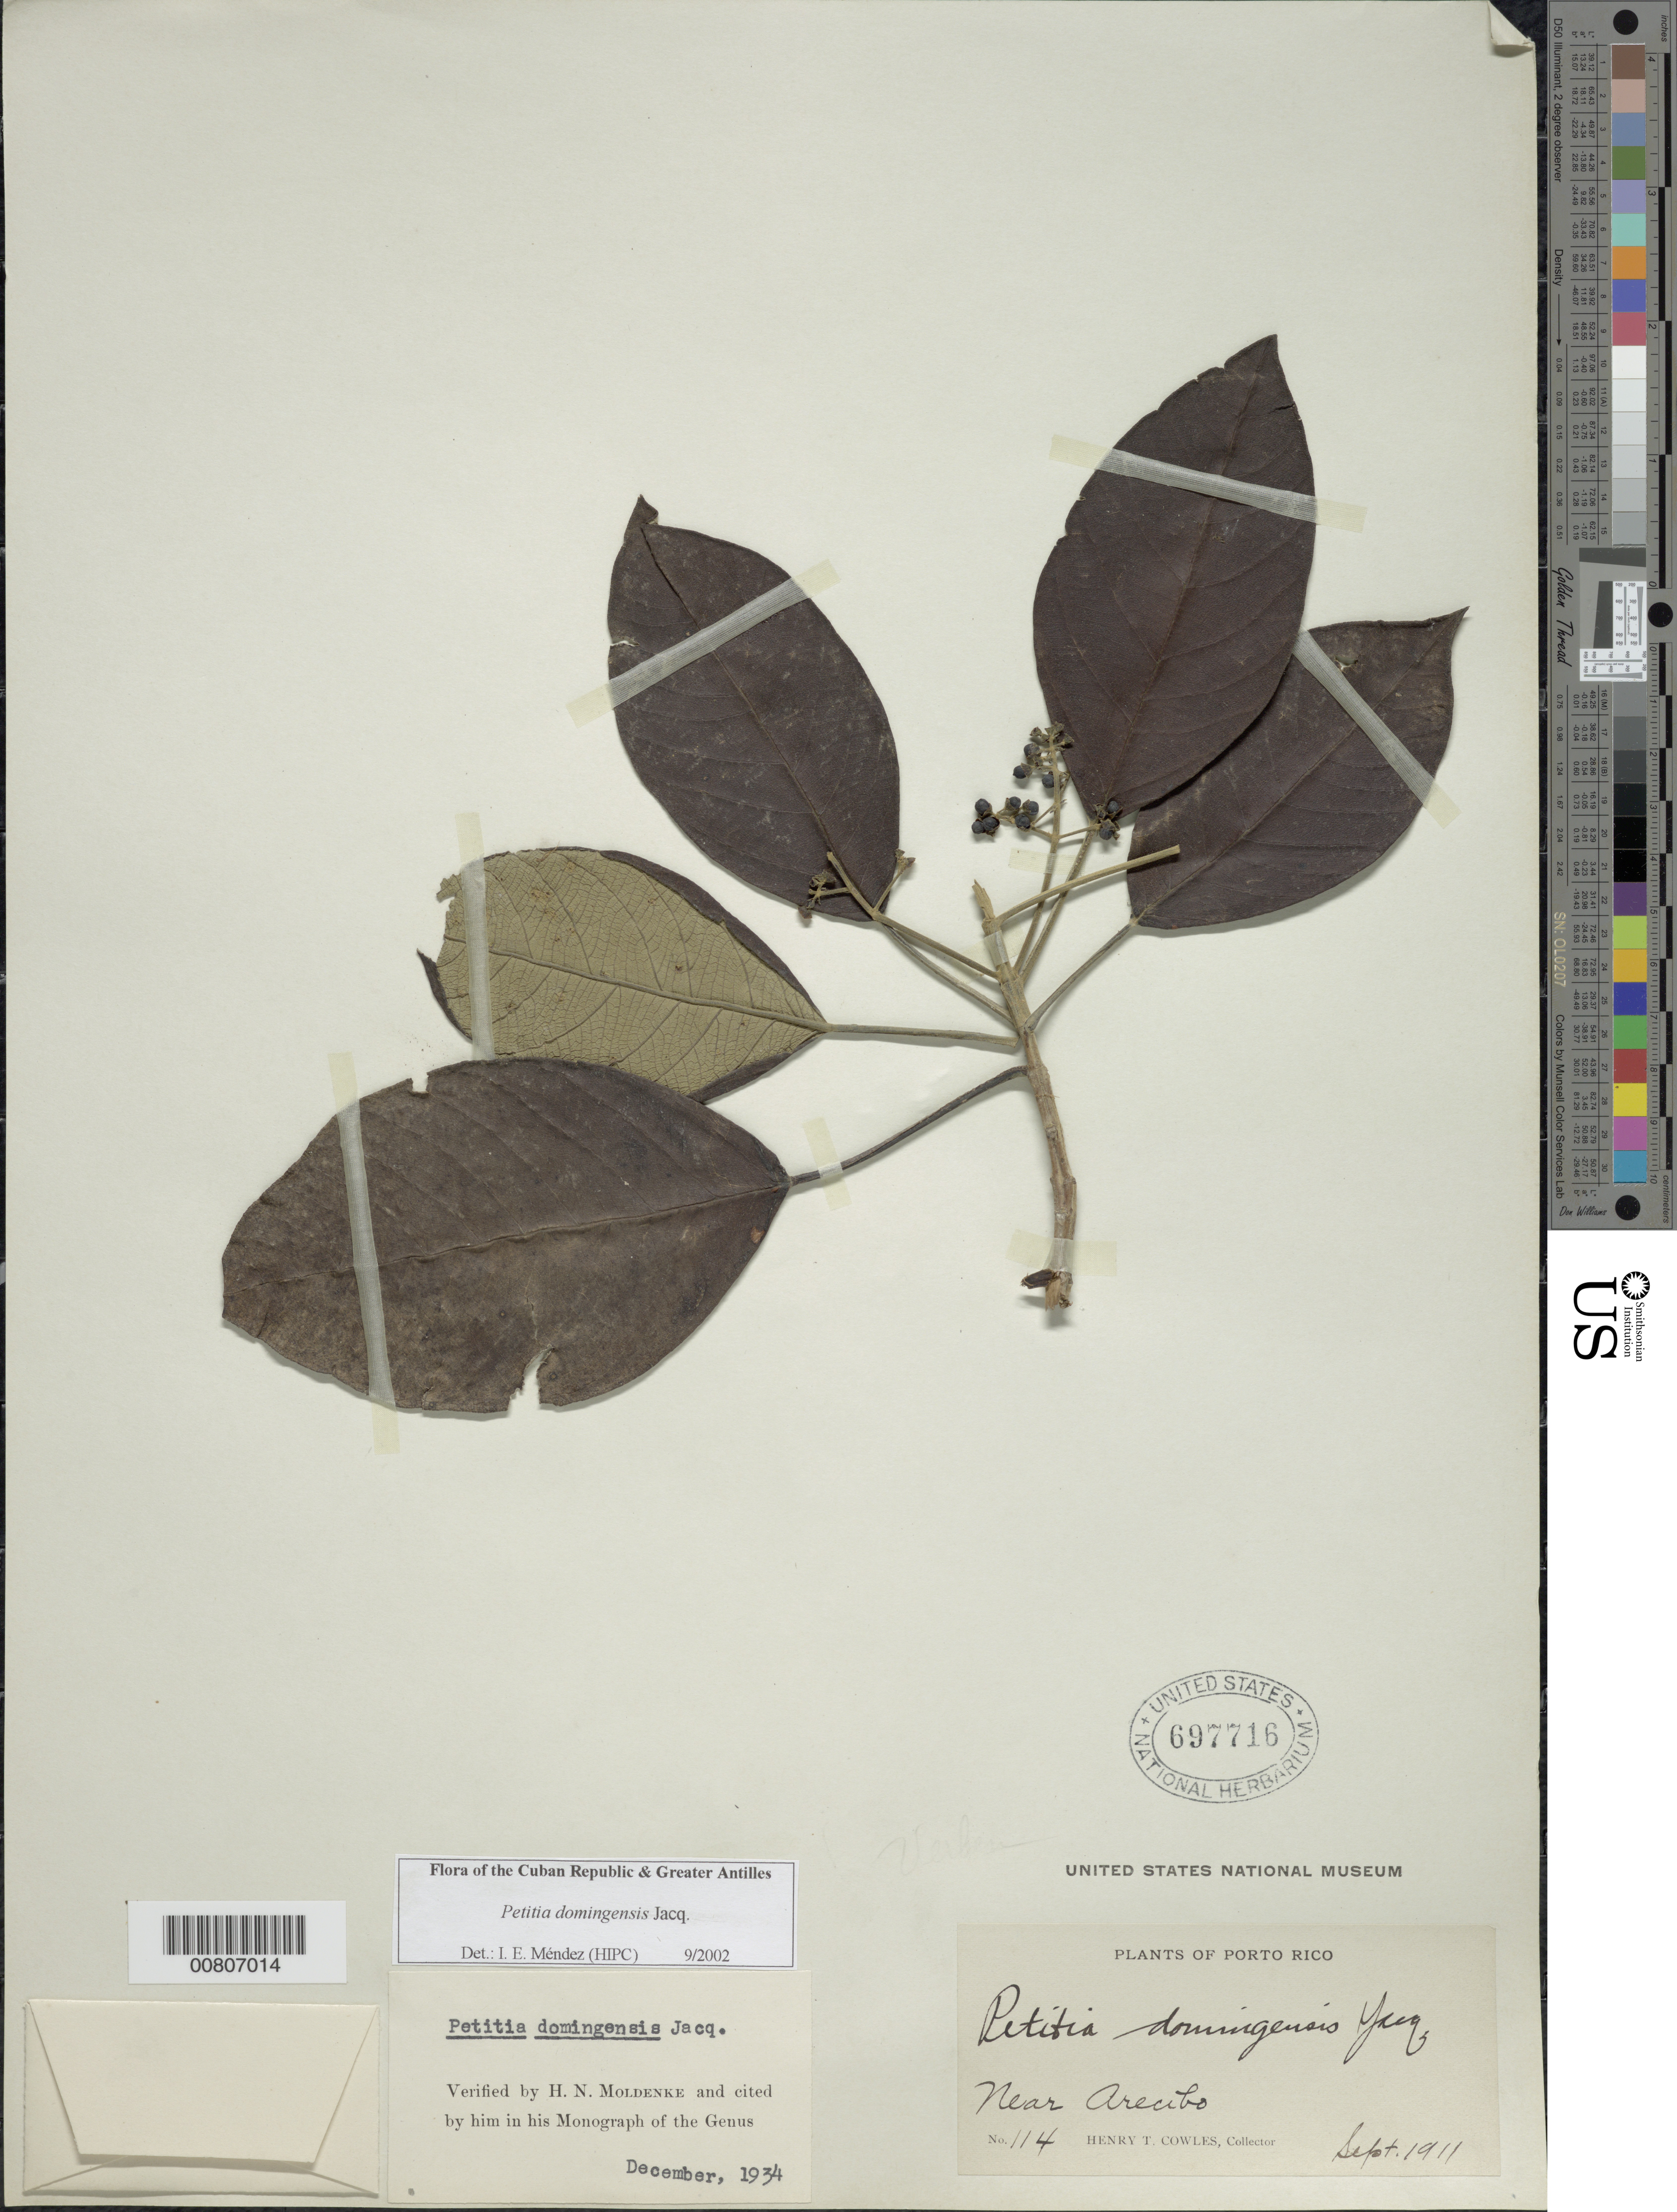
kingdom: Plantae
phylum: Tracheophyta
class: Magnoliopsida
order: Lamiales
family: Lamiaceae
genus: Petitia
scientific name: Petitia domingensis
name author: Jacq.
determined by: Méndez, Isidro E., (HIPC)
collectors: H. Cowles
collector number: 114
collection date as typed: Sep 1911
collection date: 1911-09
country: Puerto Rico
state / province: Arecibo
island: Puerto Rico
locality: Arecibo, near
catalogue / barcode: US 697716